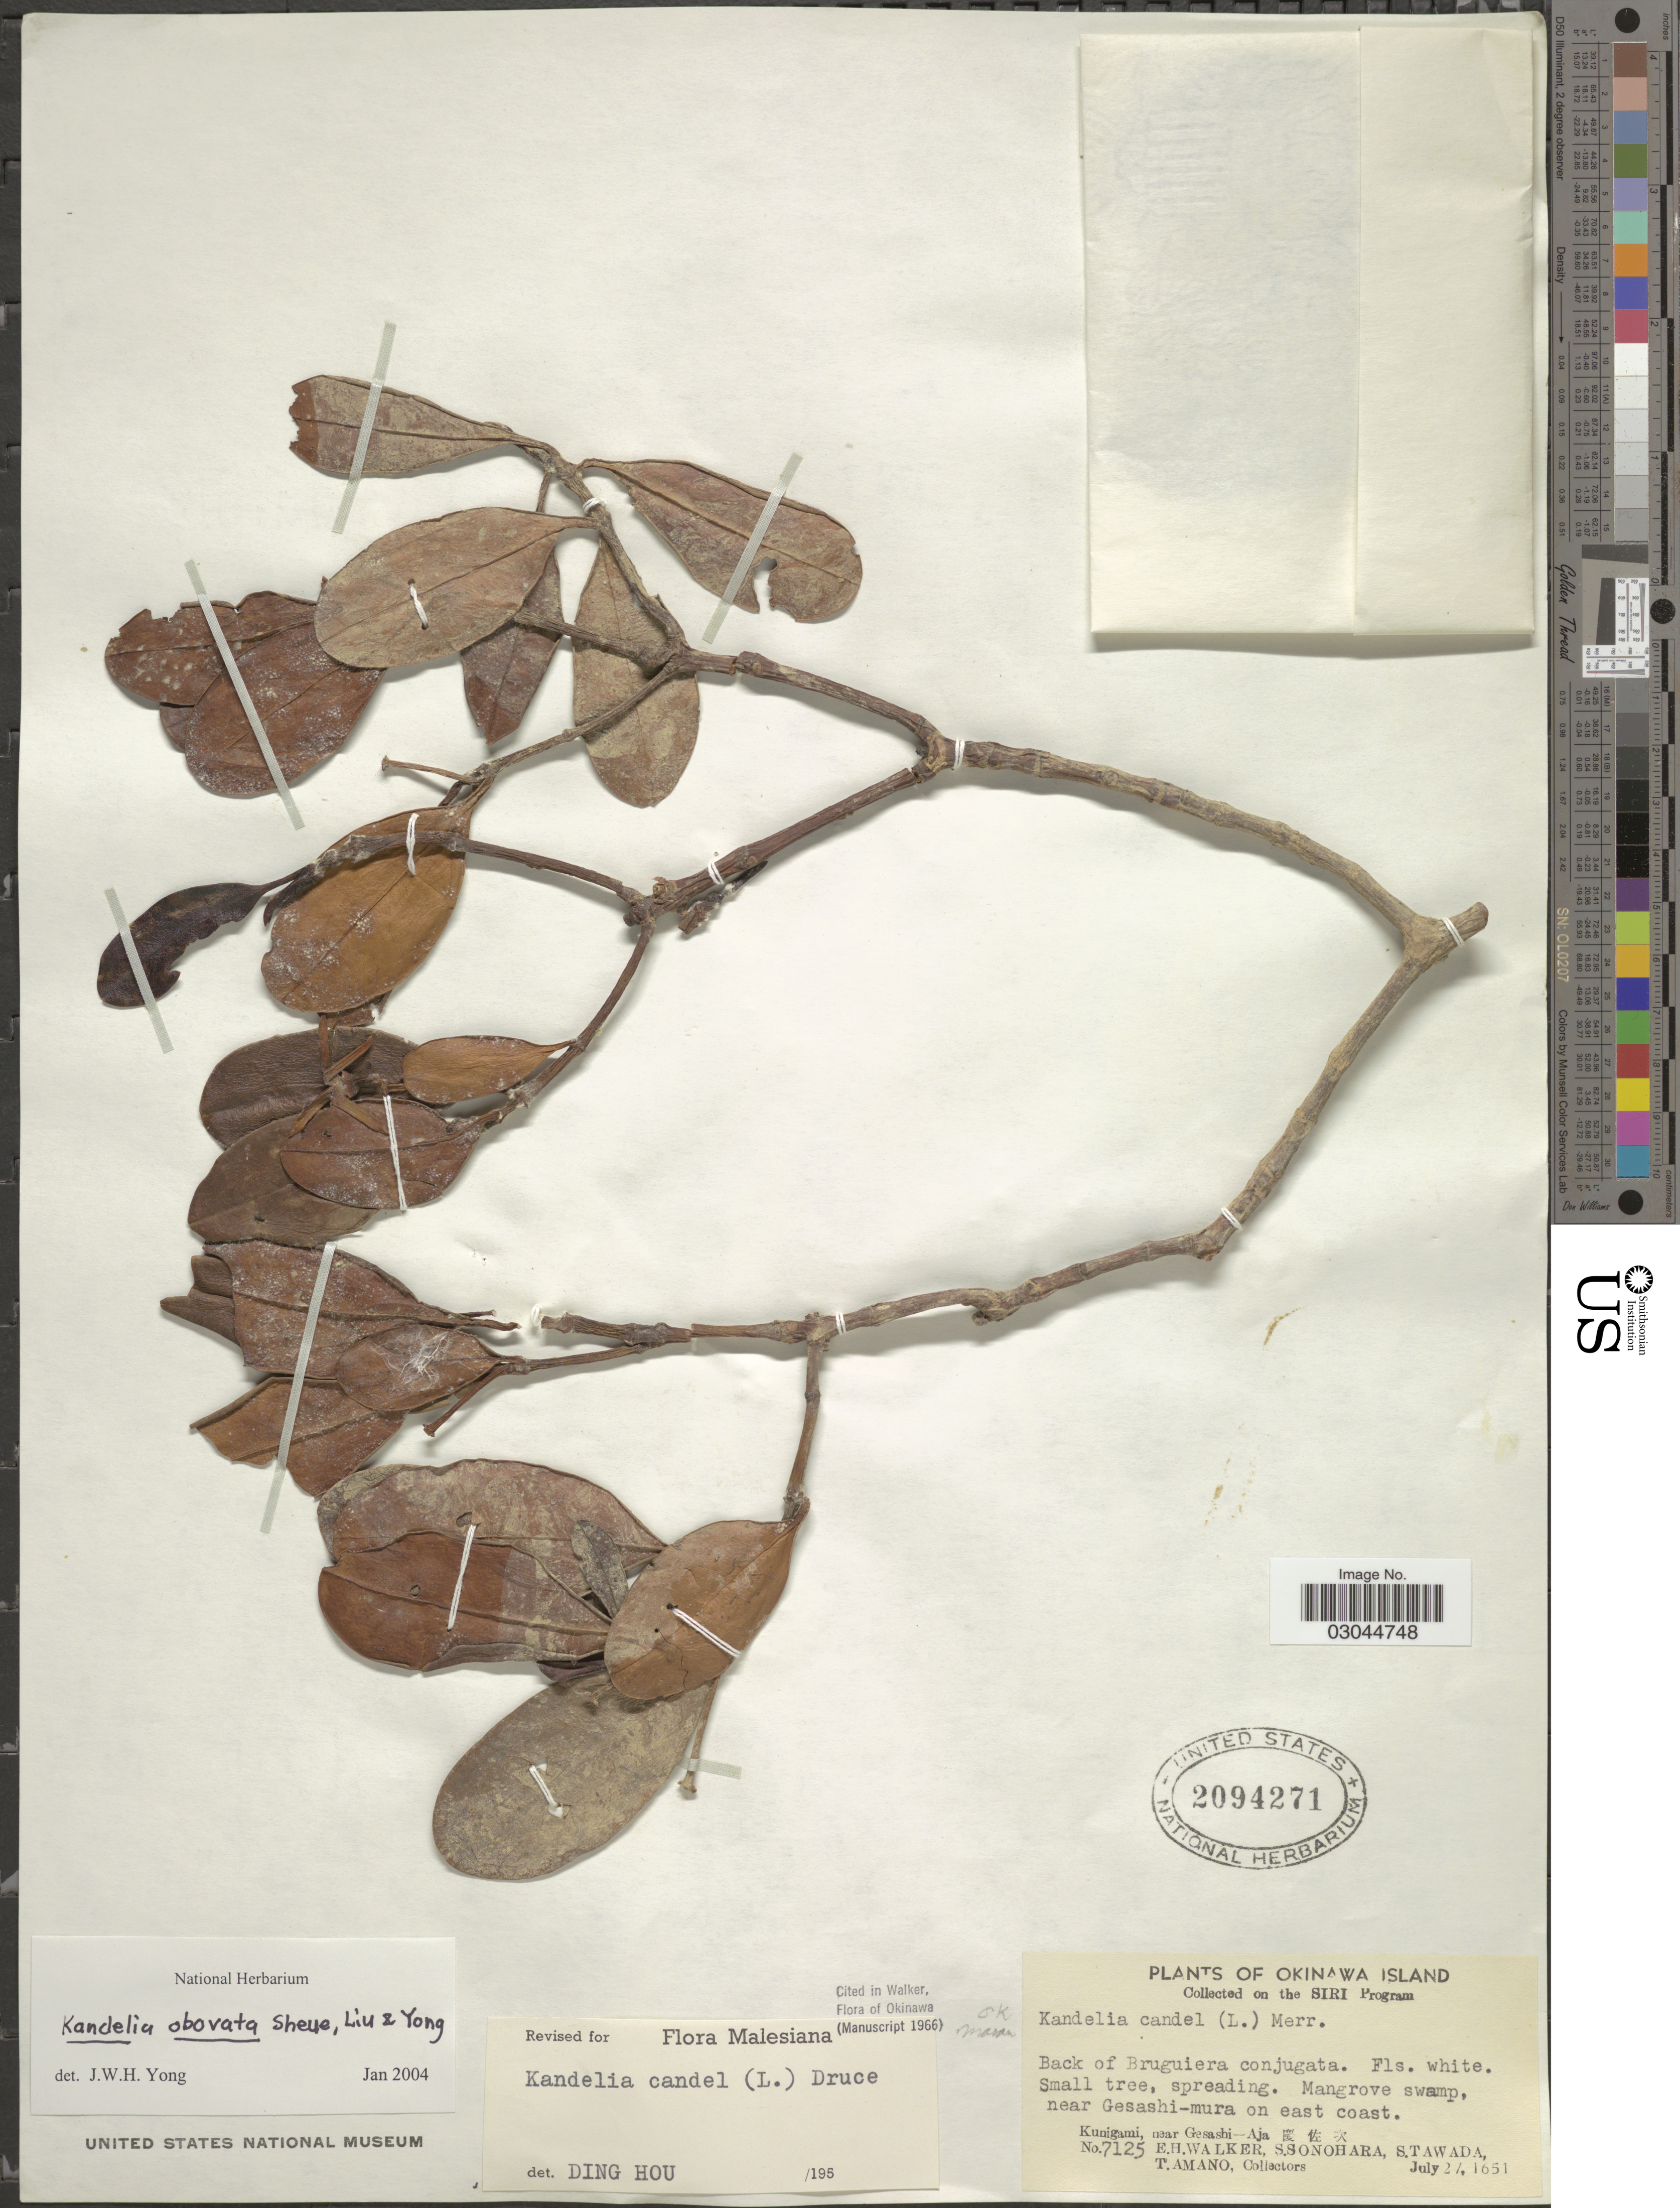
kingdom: Plantae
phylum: Tracheophyta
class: Magnoliopsida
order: Malpighiales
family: Rhizophoraceae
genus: Kandelia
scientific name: Kandelia obovata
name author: Sheue et al.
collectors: E. H. Walker, S. Sonohara, S. Tawada & T. Amano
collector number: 7125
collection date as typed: July 27, 1651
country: Japan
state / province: Okinawa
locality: Okinawa Island. Back of Bruguiera conjugata. Mangrove swamp, near Gesashi-mura on east coast. Kunigami, near Gesashi.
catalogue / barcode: US 2094271